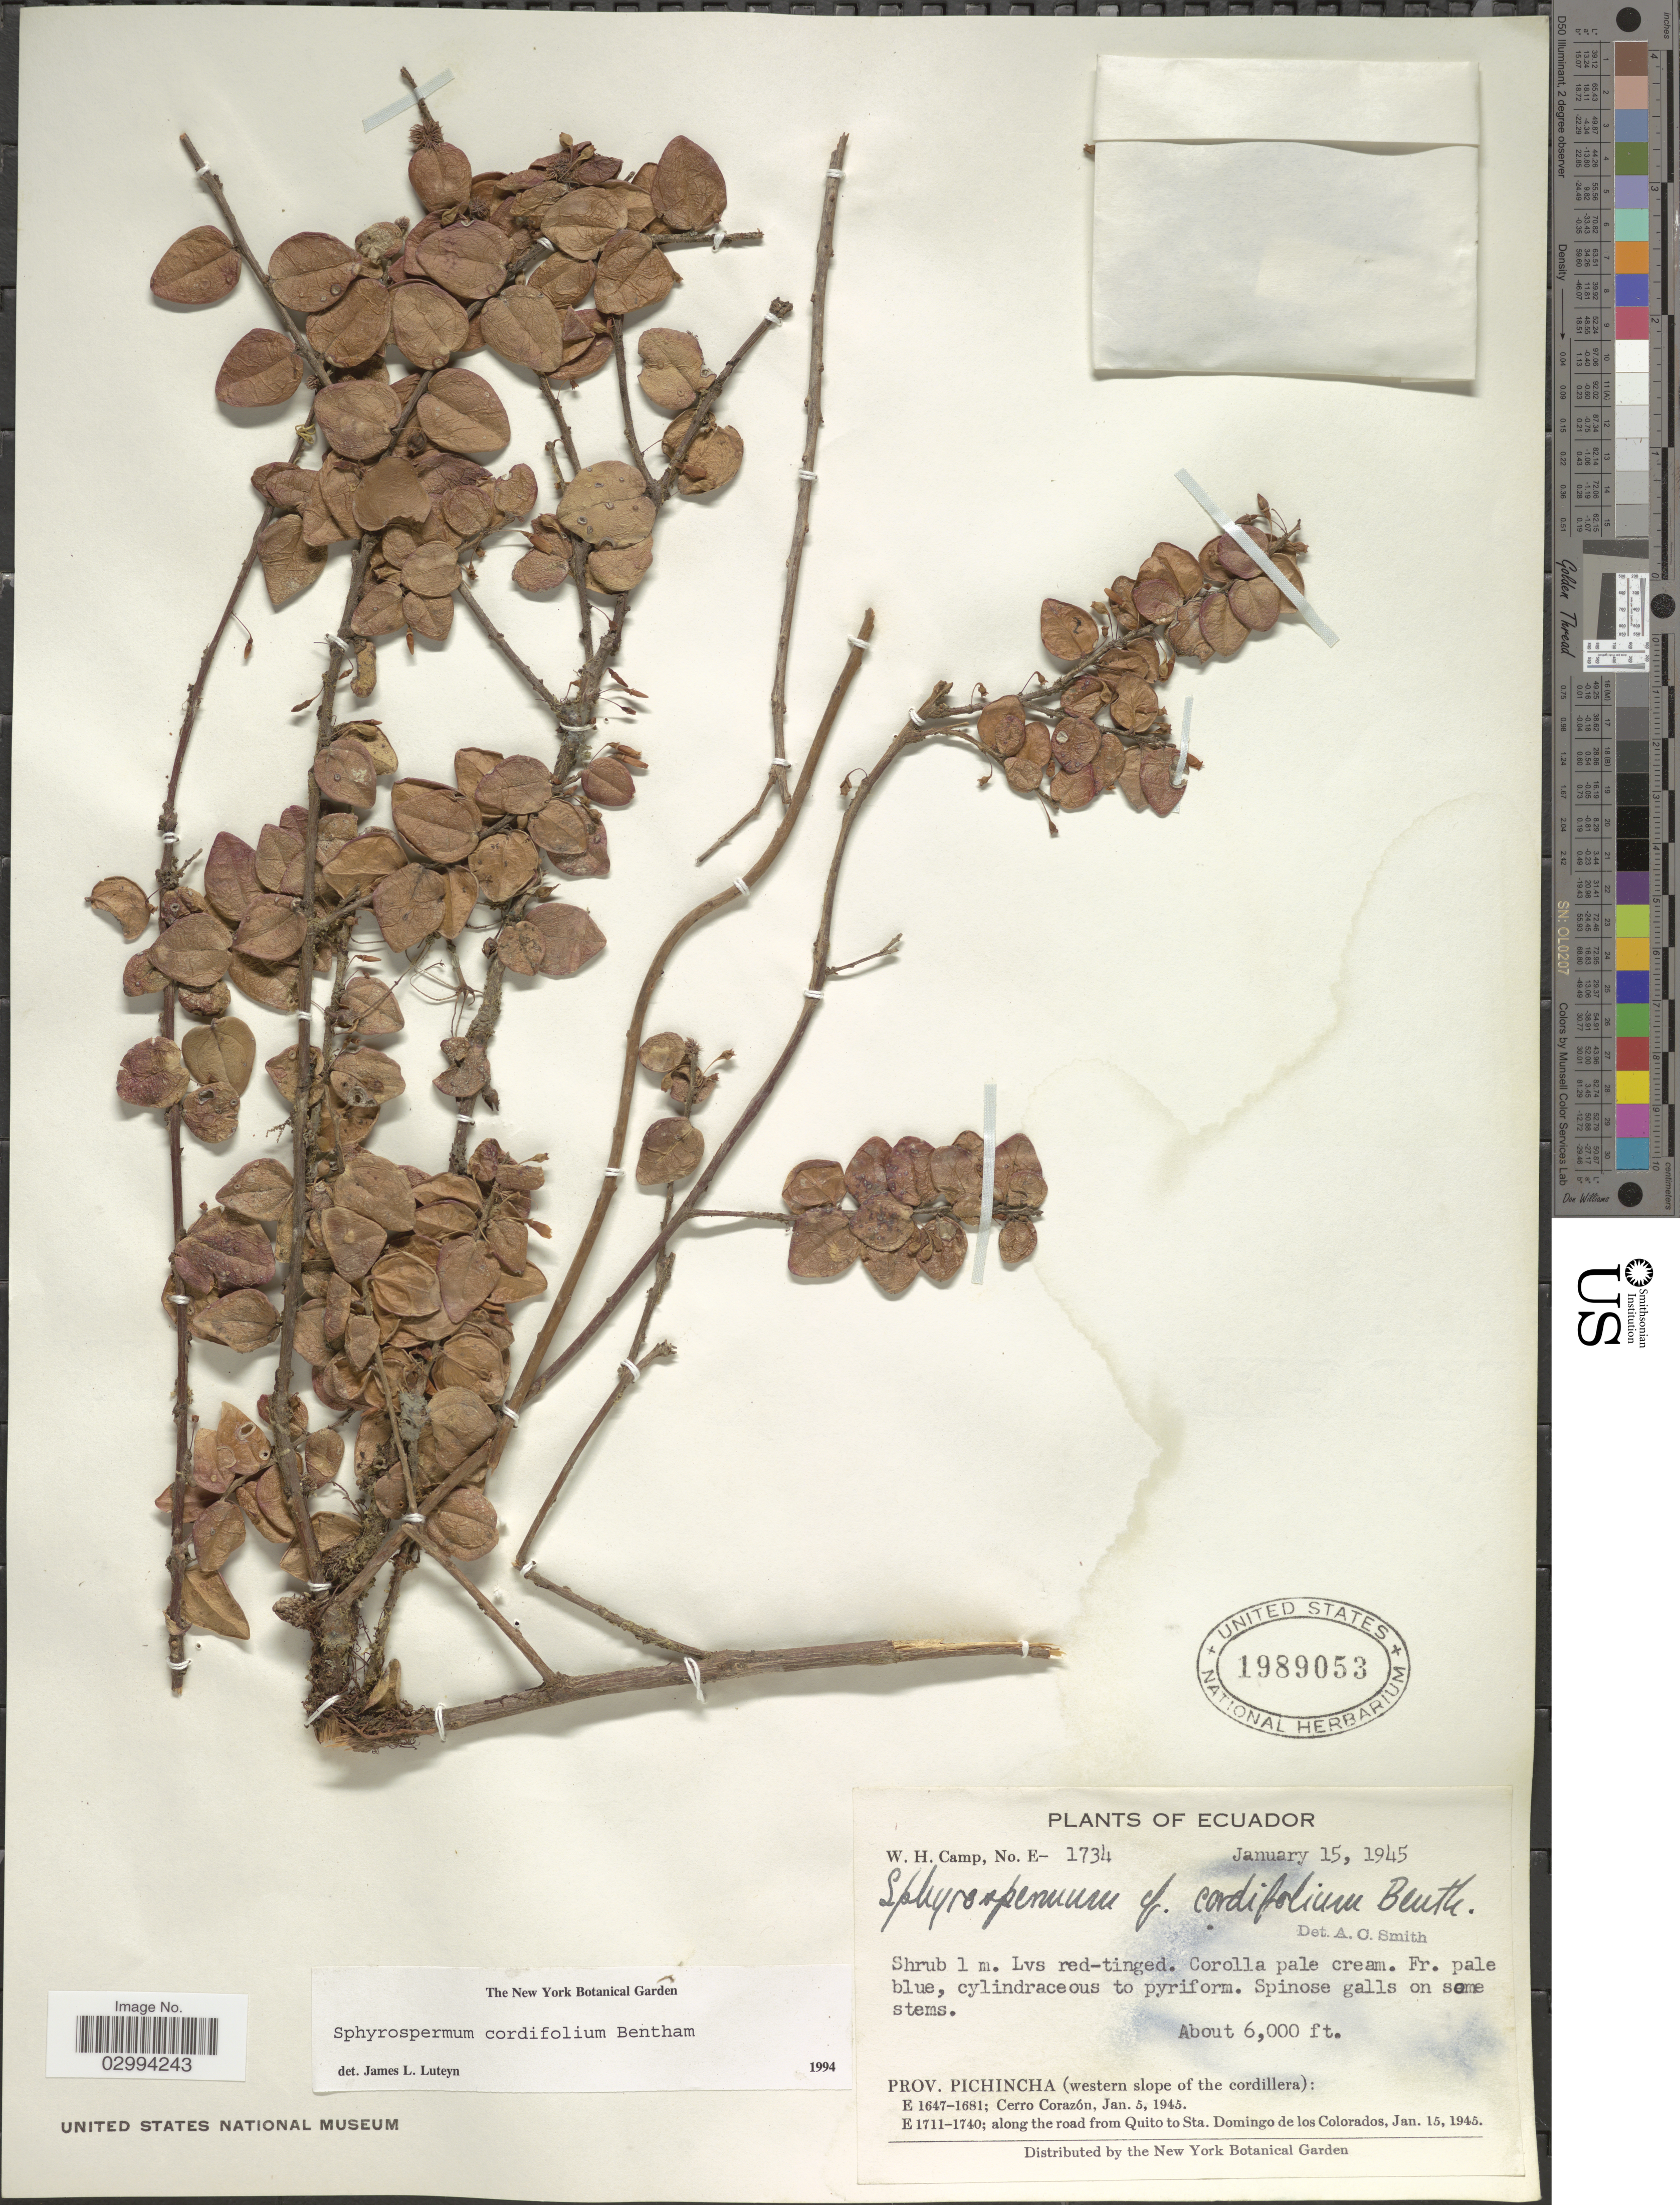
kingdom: Plantae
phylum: Tracheophyta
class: Magnoliopsida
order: Ericales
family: Ericaceae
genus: Sphyrospermum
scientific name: Sphyrospermum cordifolium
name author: Benth.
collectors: W. H. Camp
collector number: E-1734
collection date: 1945-01-15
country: Ecuador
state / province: Pichincha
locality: (western slope of the cordillera): along the road from Quito to Sta. Domingo de los Colorados.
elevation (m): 1829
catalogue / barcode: US 1989053